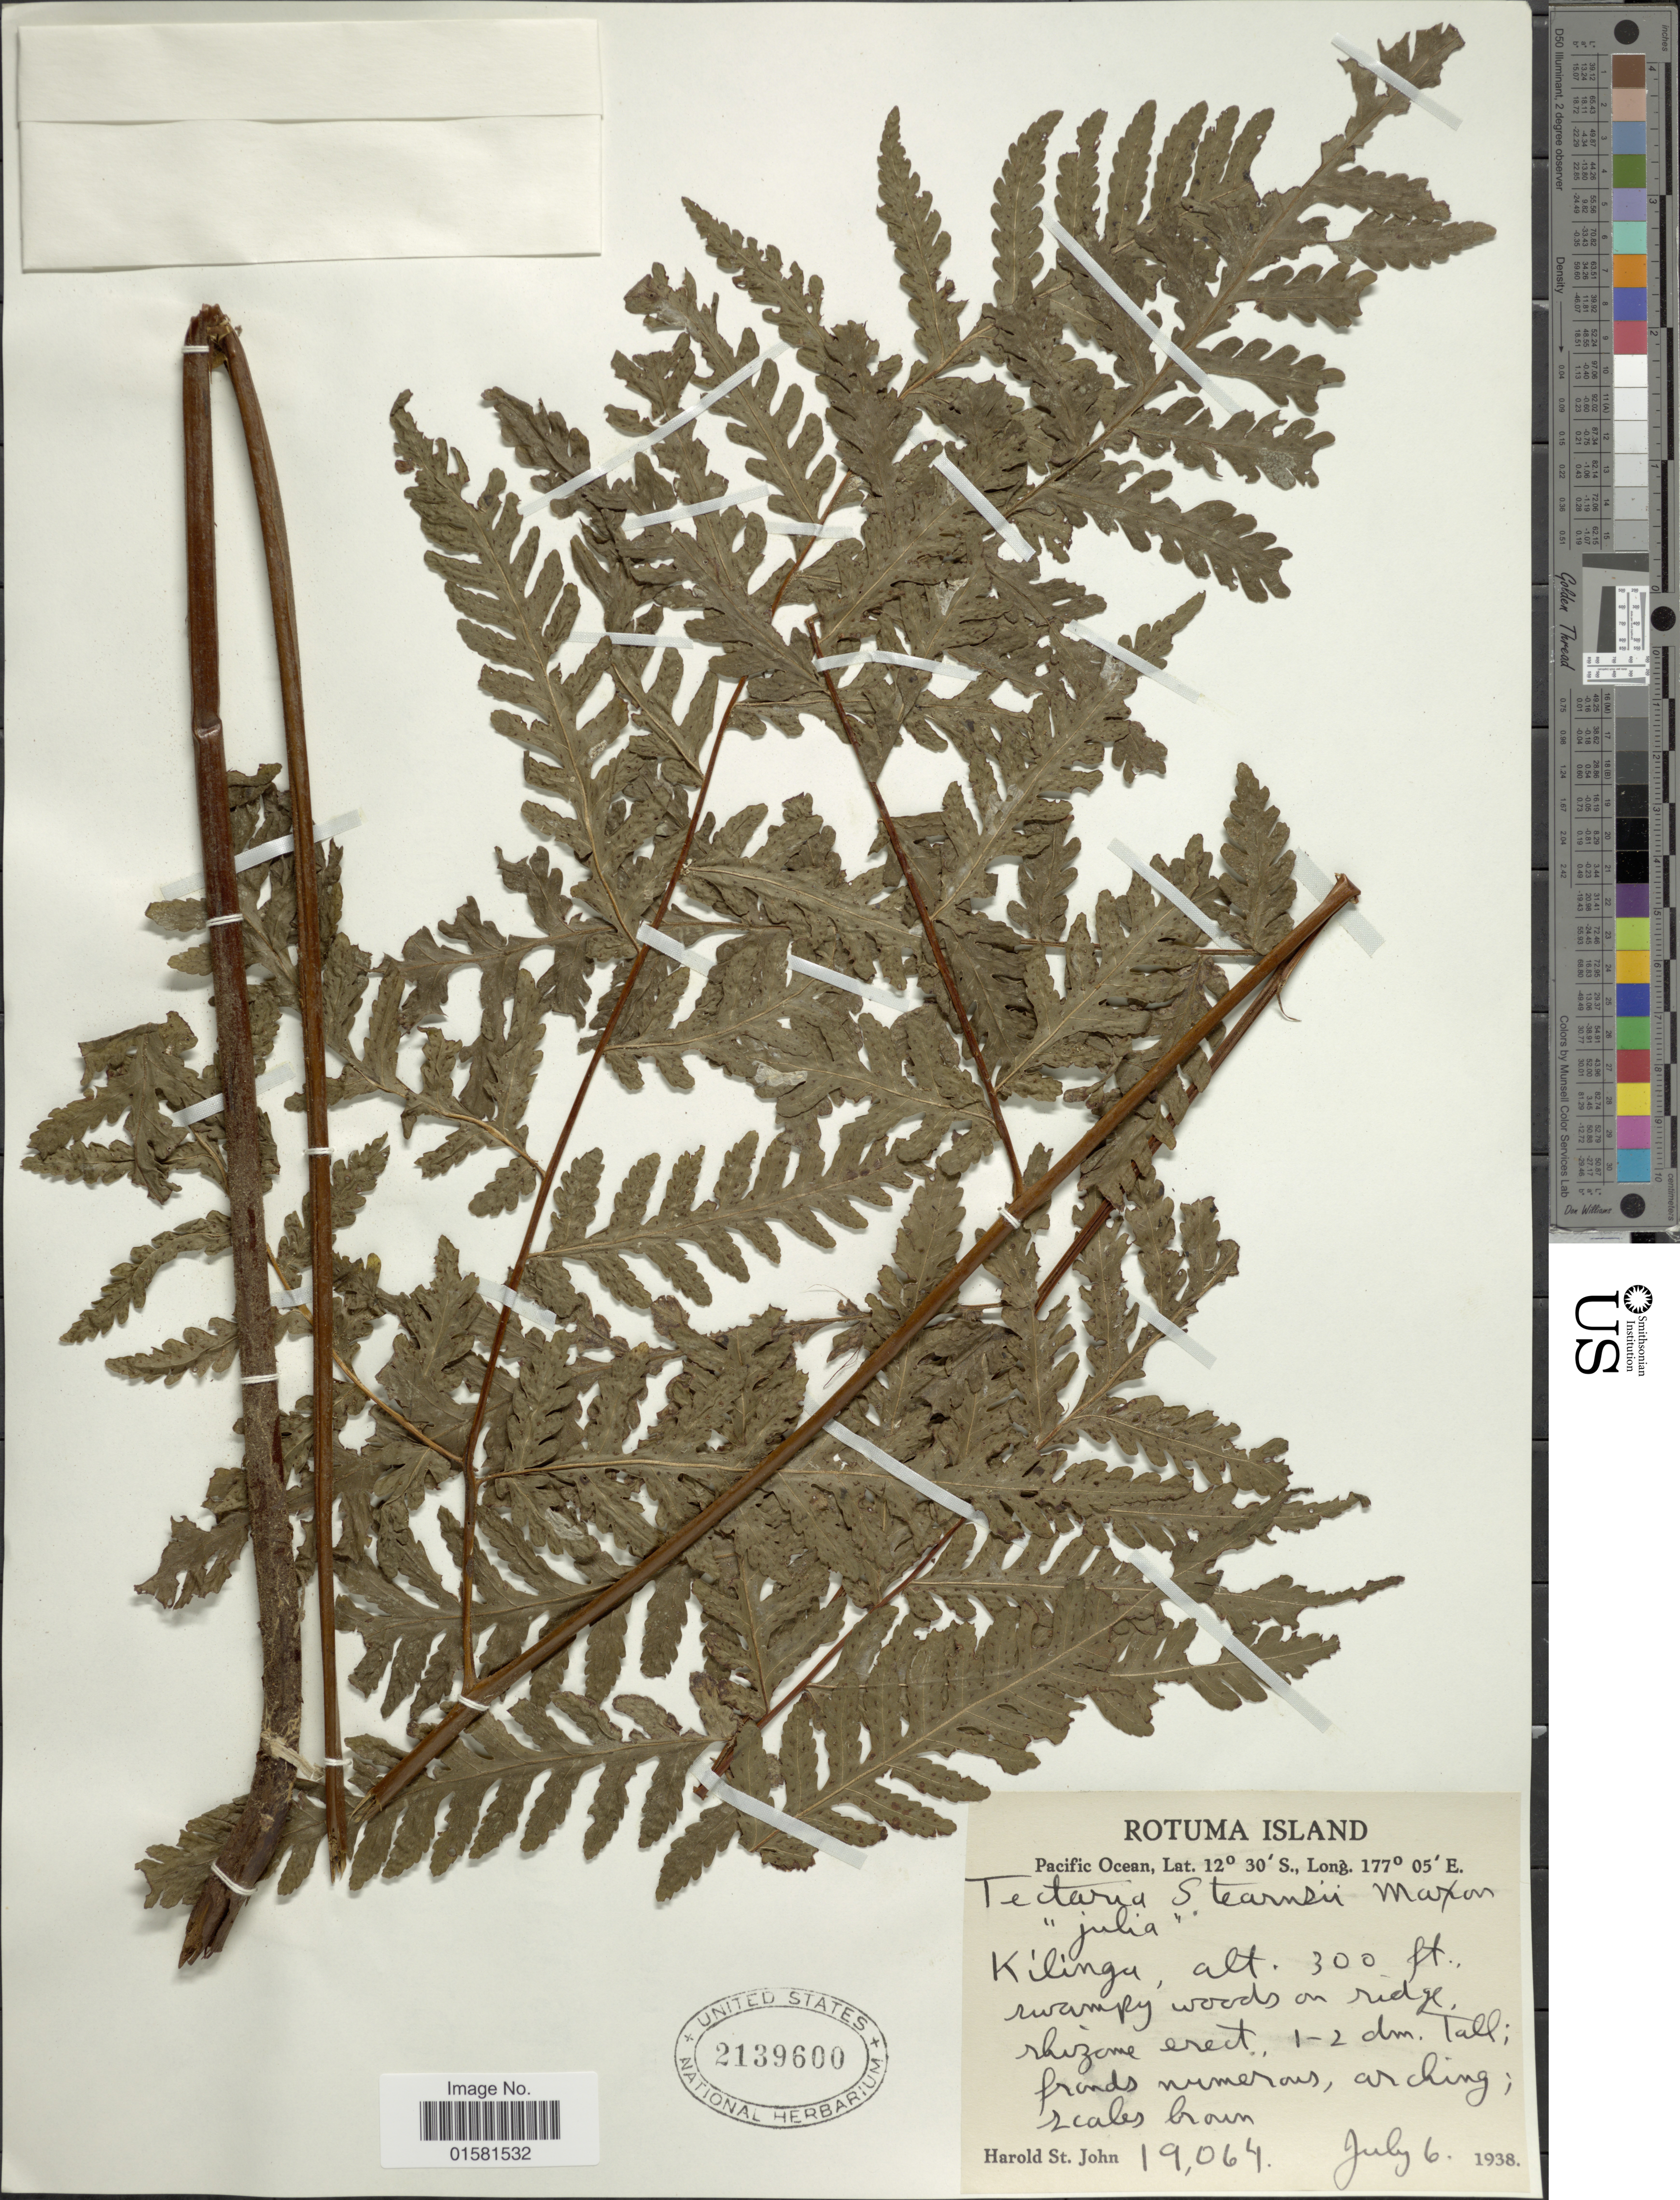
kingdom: Plantae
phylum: Tracheophyta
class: Polypodiopsida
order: Polypodiales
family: Tectariaceae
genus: Tectaria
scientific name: Tectaria stearnsii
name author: Maxon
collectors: H. St. John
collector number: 19064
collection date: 1938-07-06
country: Fiji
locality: Rotuma Island, pacific Ocean, Kilinga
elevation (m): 91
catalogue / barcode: US 2139600